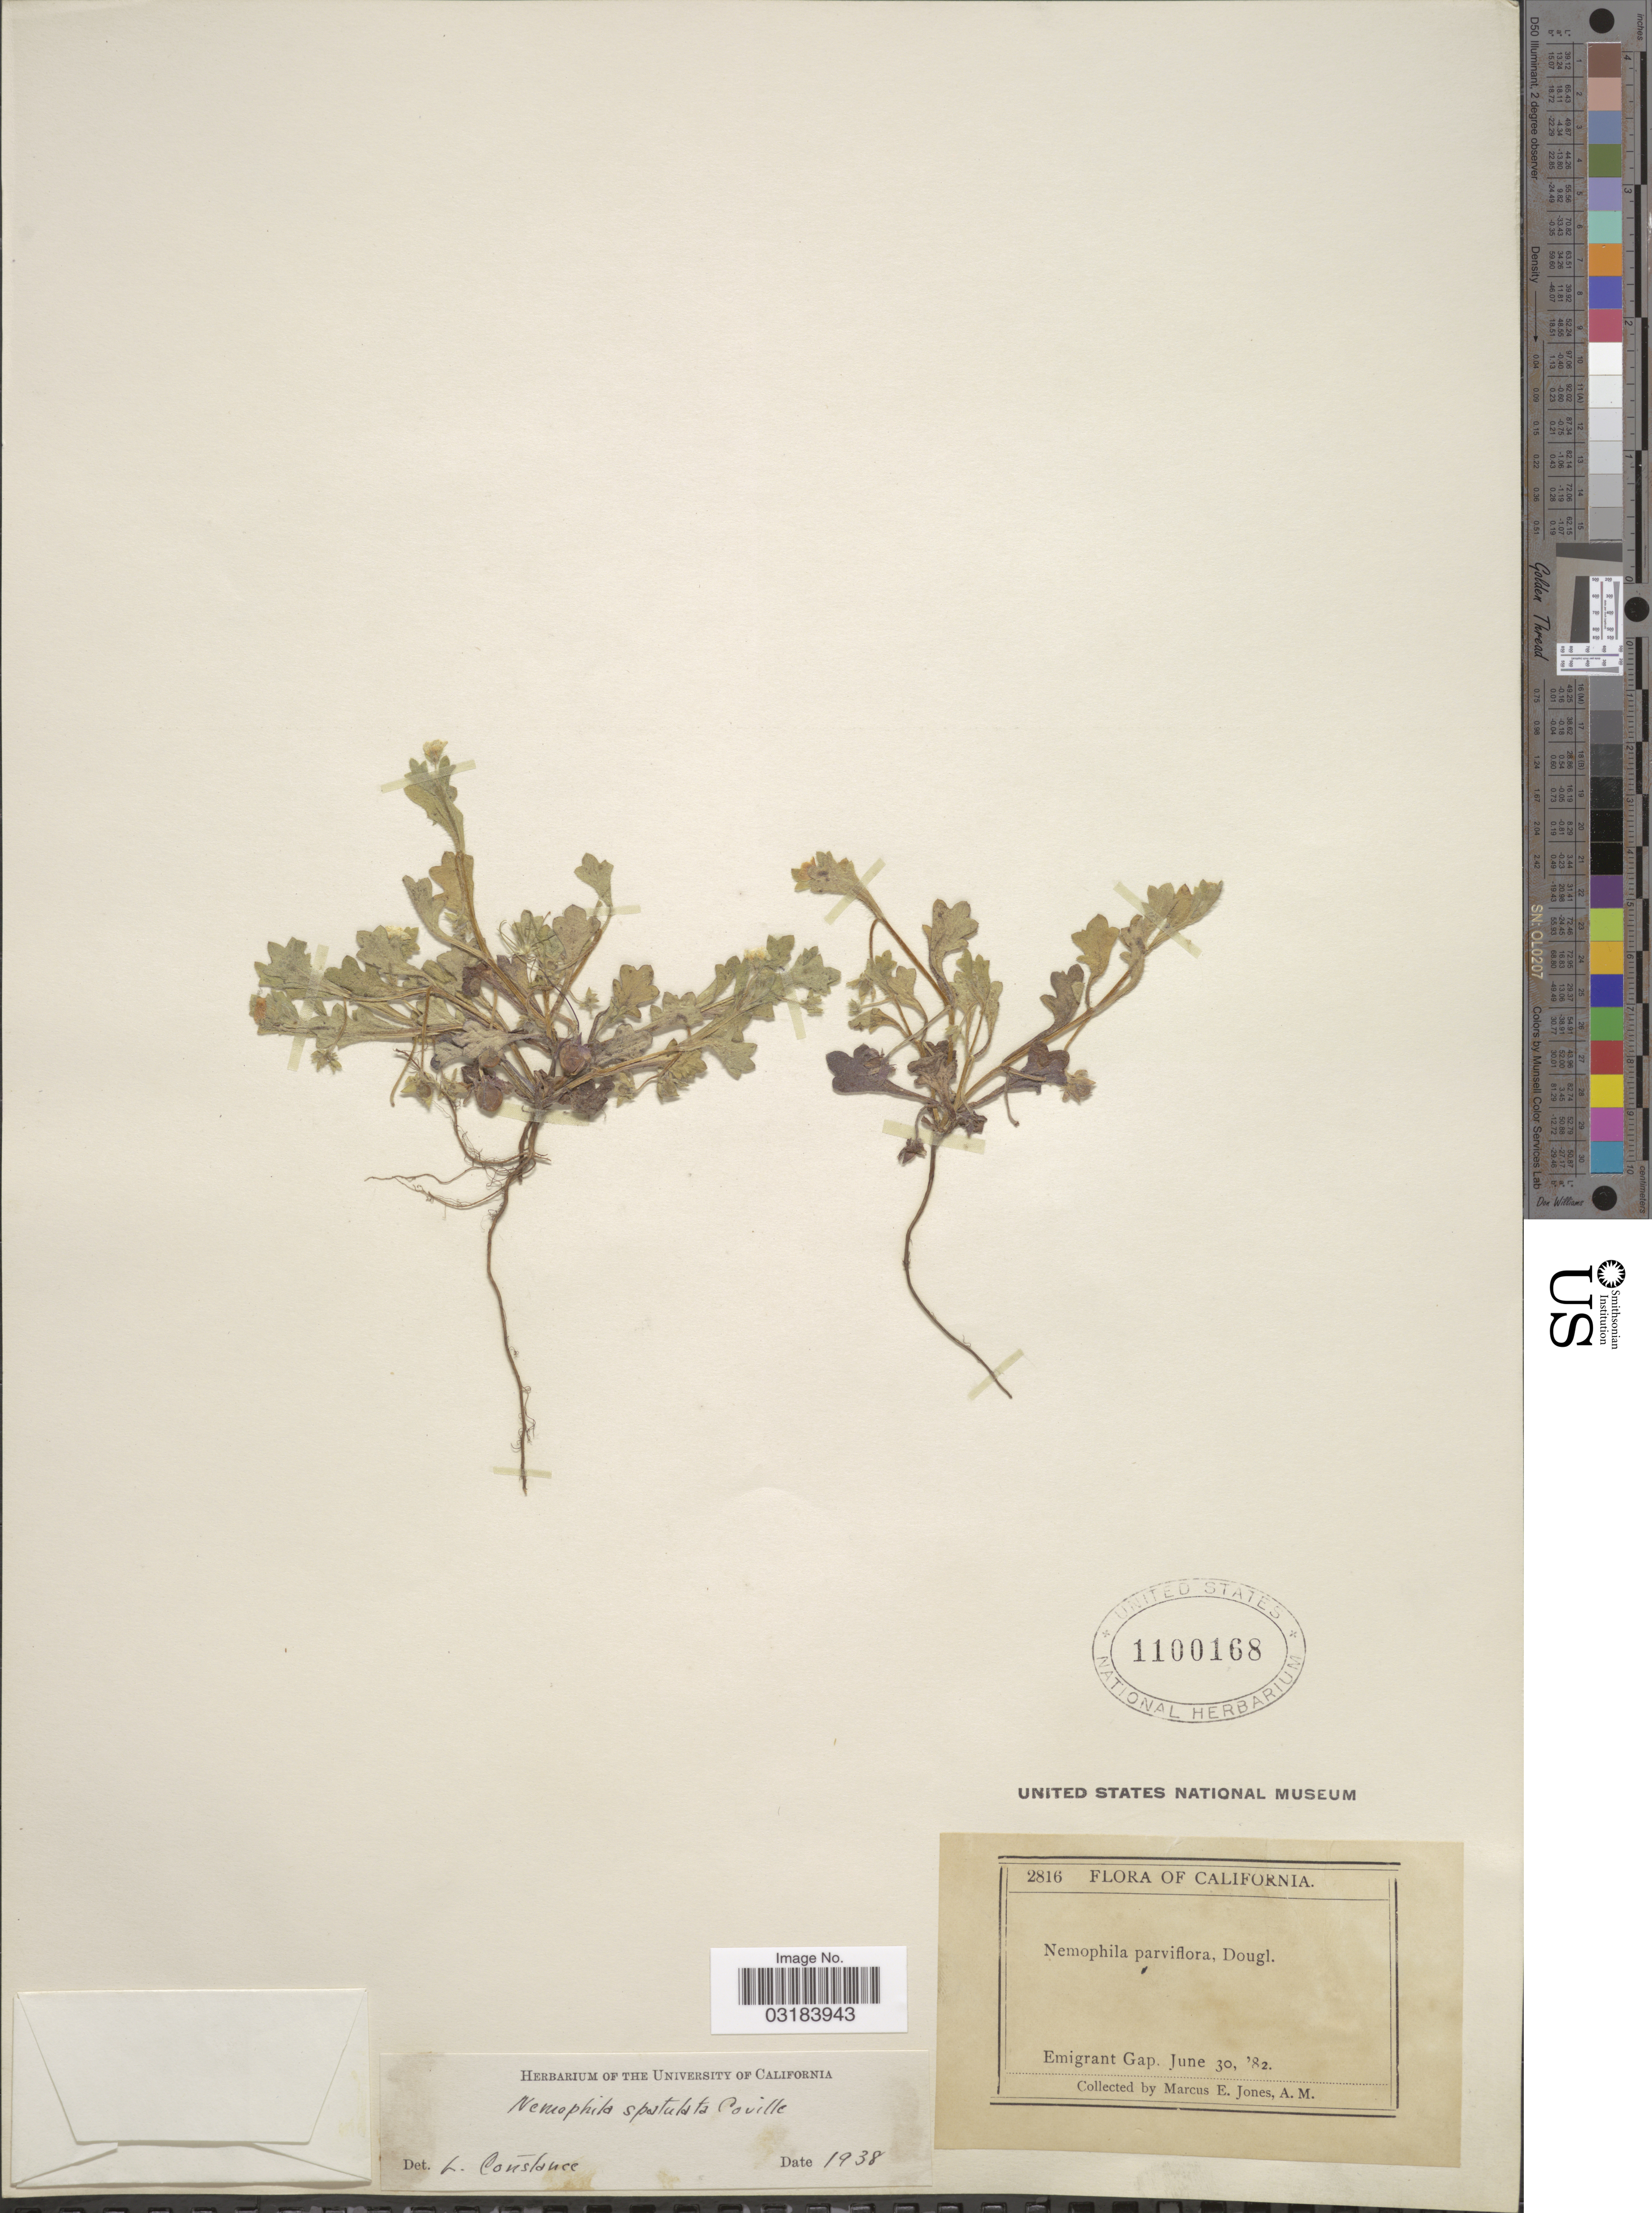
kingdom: Plantae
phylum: Tracheophyta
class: Magnoliopsida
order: Boraginales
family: Hydrophyllaceae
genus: Nemophila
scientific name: Nemophila spatulata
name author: Coville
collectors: M. E. Jones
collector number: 2816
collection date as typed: Transcribed d/m/y: 30/6/82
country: United States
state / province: California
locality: Emigrant Gap.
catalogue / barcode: US 1100168